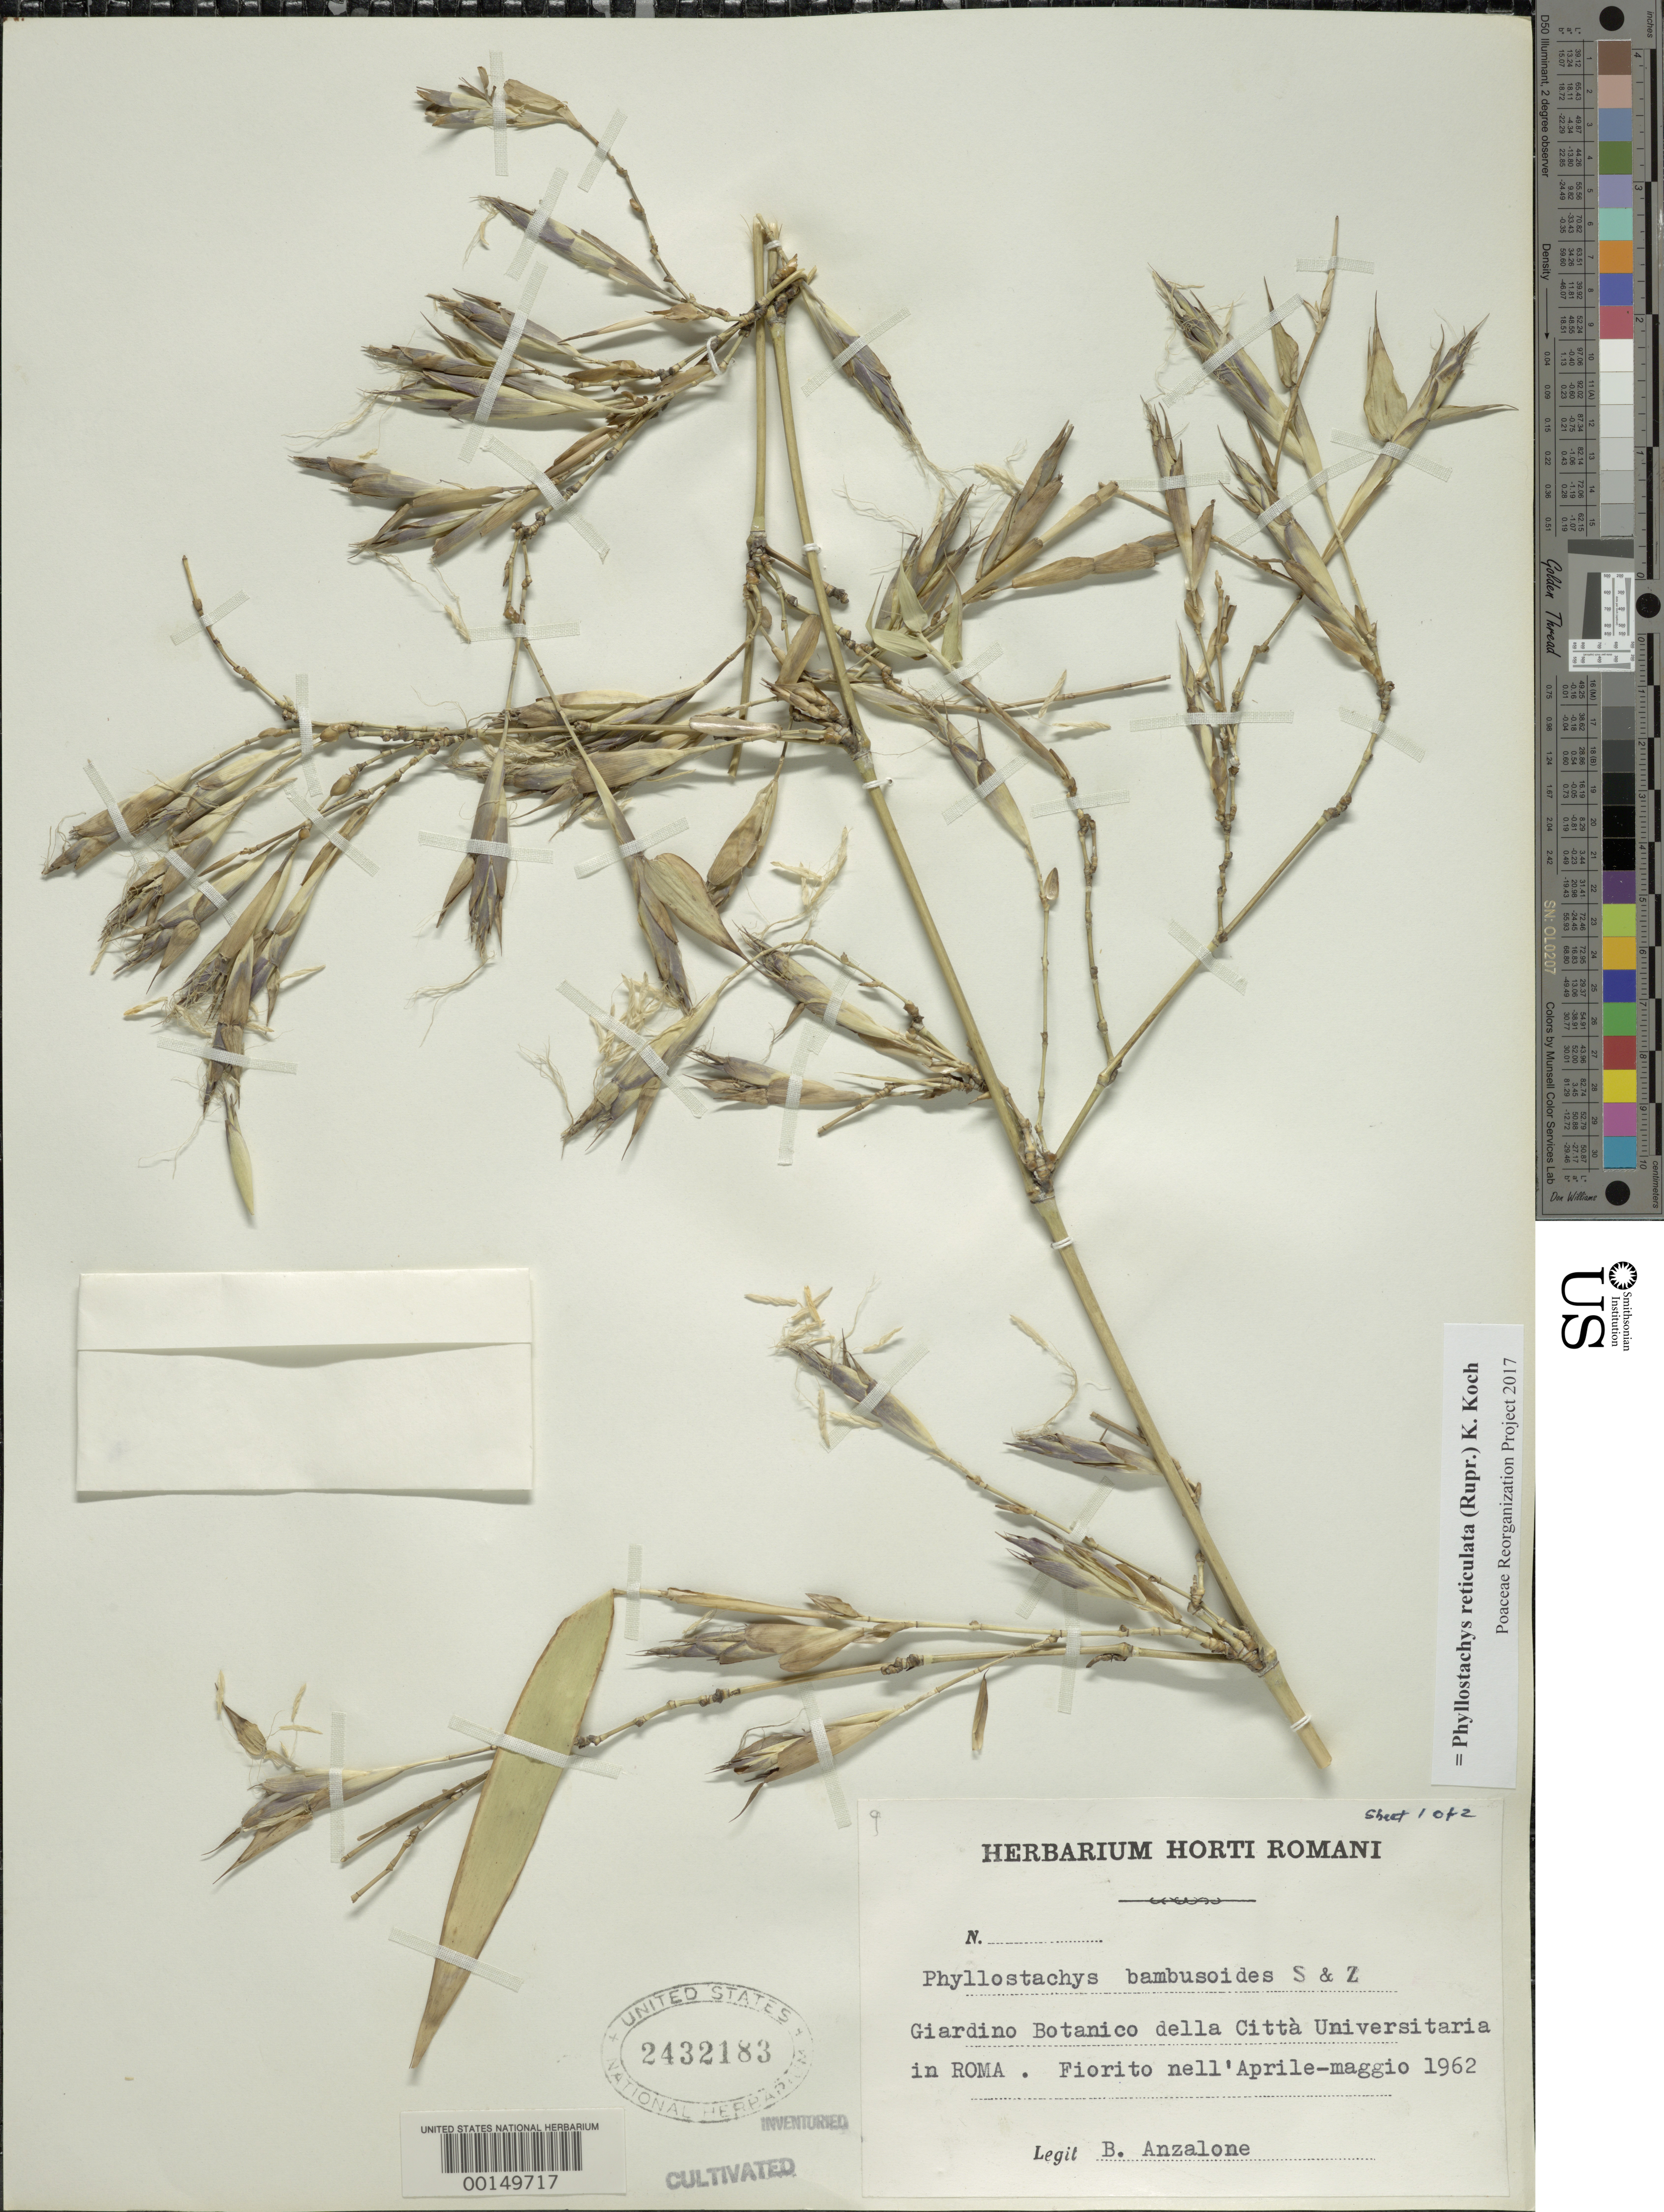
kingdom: Plantae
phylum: Tracheophyta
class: Liliopsida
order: Poales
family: Poaceae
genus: Phyllostachys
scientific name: Phyllostachys reticulata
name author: (Rupr.) K. Koch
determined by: Poaceae Reorganization Project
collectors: B. Anzalone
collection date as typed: Apr 1962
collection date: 1962-04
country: Italy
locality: Roma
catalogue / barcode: US 2432183